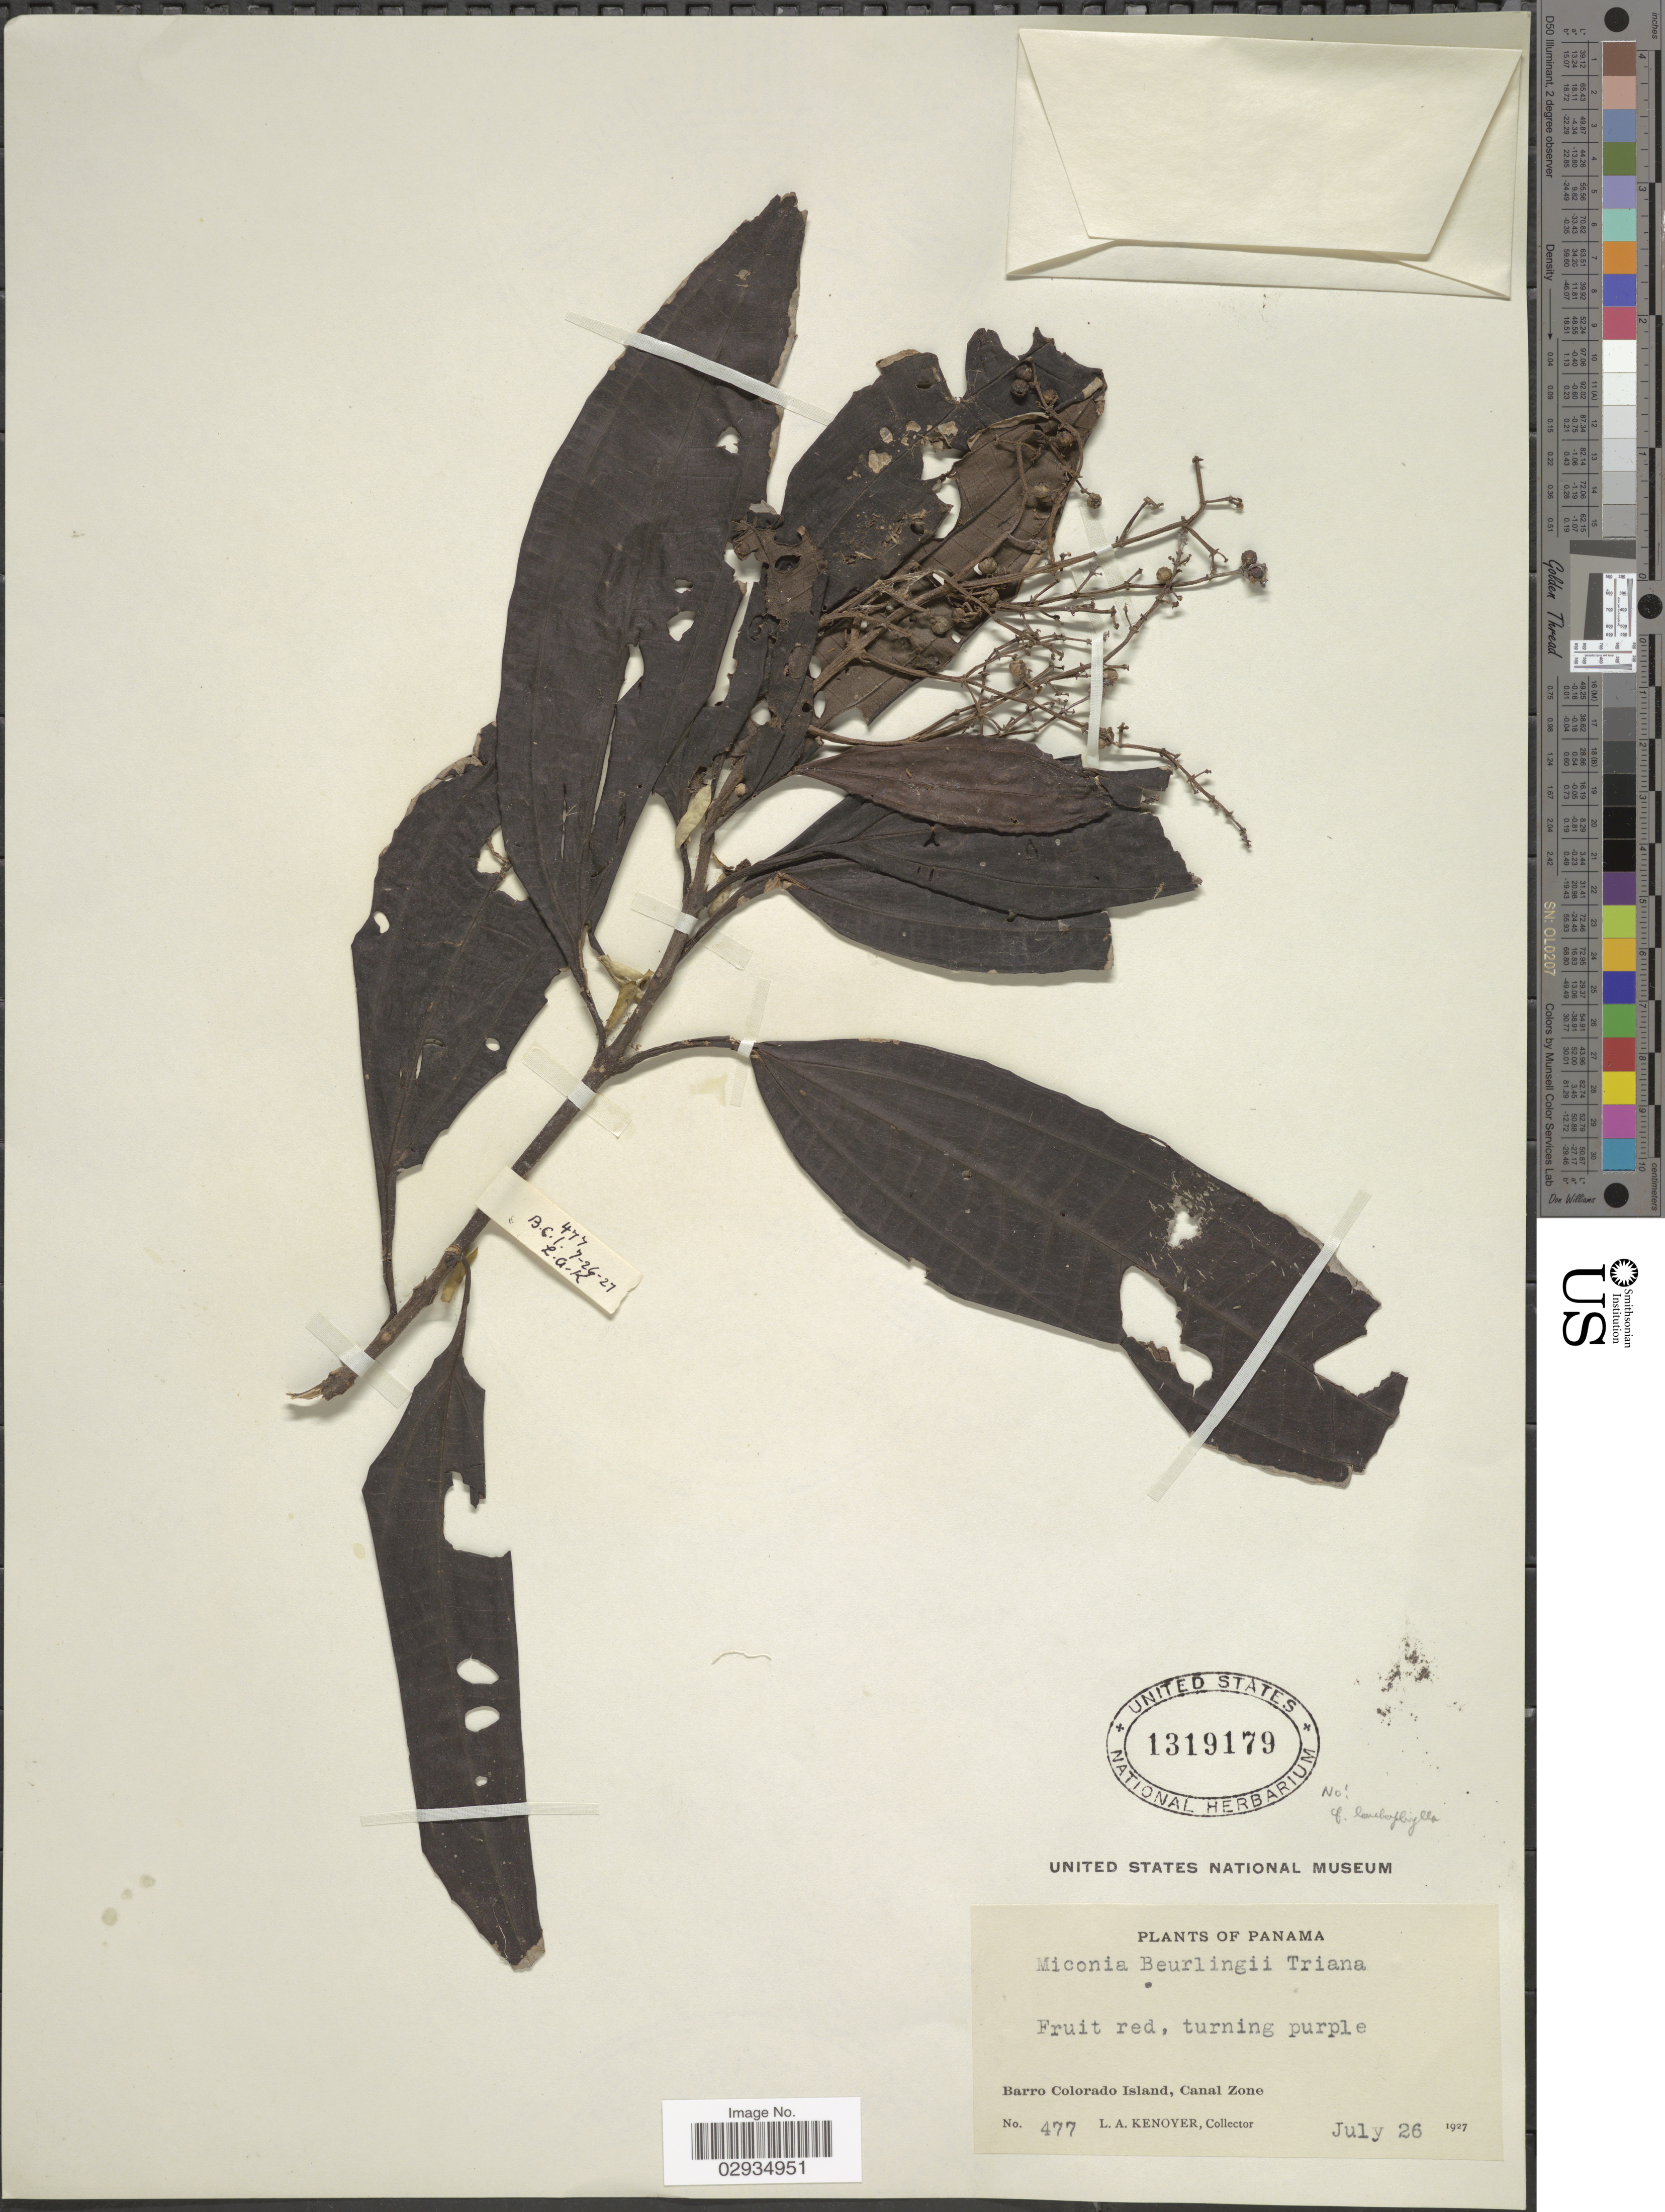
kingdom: Plantae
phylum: Tracheophyta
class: Magnoliopsida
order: Myrtales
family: Melastomataceae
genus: Miconia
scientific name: Miconia lonchophylla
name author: Naudin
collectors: L. A. Kenoyer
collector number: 477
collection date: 1927-07-26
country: Panama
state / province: Panamá Oeste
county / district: Canal Zone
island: Barro Colorado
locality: Barro Colorado Island, Canal Zone.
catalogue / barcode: US 1319179